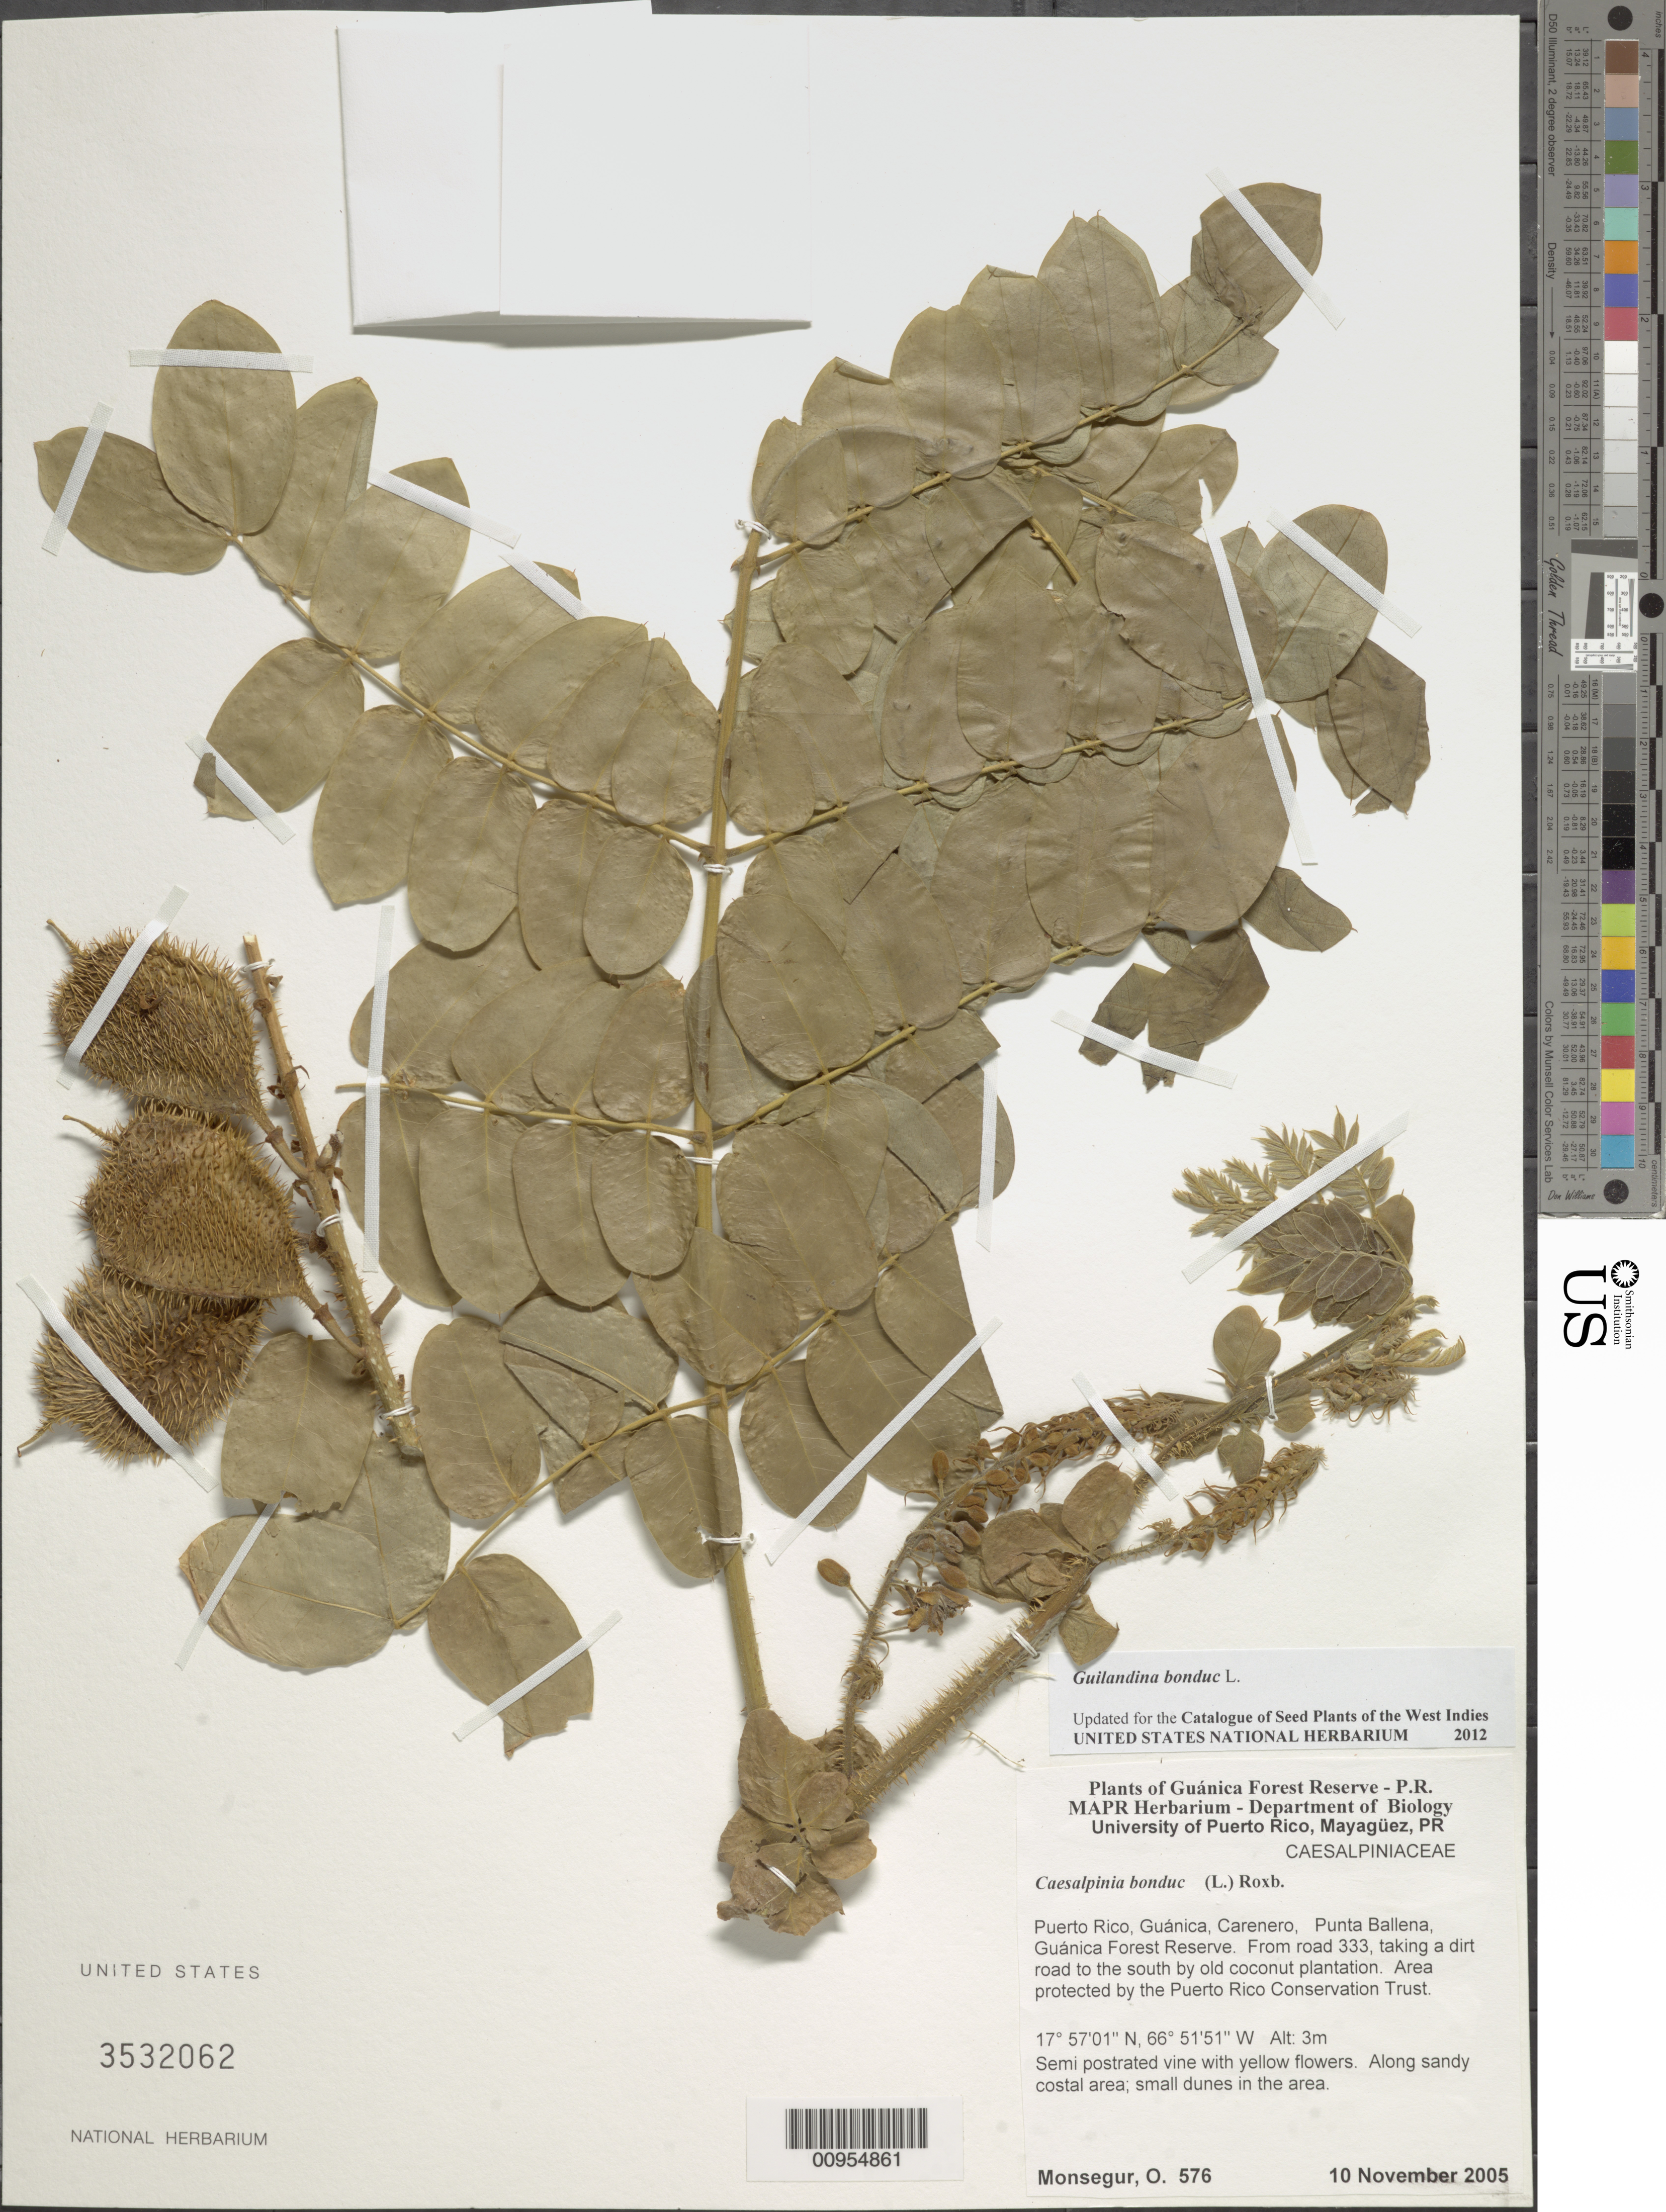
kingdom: Plantae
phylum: Tracheophyta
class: Magnoliopsida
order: Fabales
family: Fabaceae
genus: Guilandina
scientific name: Guilandina bonduc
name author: L.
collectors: O. Monsegur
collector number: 576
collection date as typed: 10 Nov 2005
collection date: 2005-11-10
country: Puerto Rico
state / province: Guánica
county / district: Carenero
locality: Guánica Forest Reserve. Punta Ballena, from road 333, taking a dirt road to the south by old coconut plantation. Area protected by the Puerto Rico Conservation Trust.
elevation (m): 3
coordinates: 17.57007, 66.51512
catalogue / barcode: US 3532062